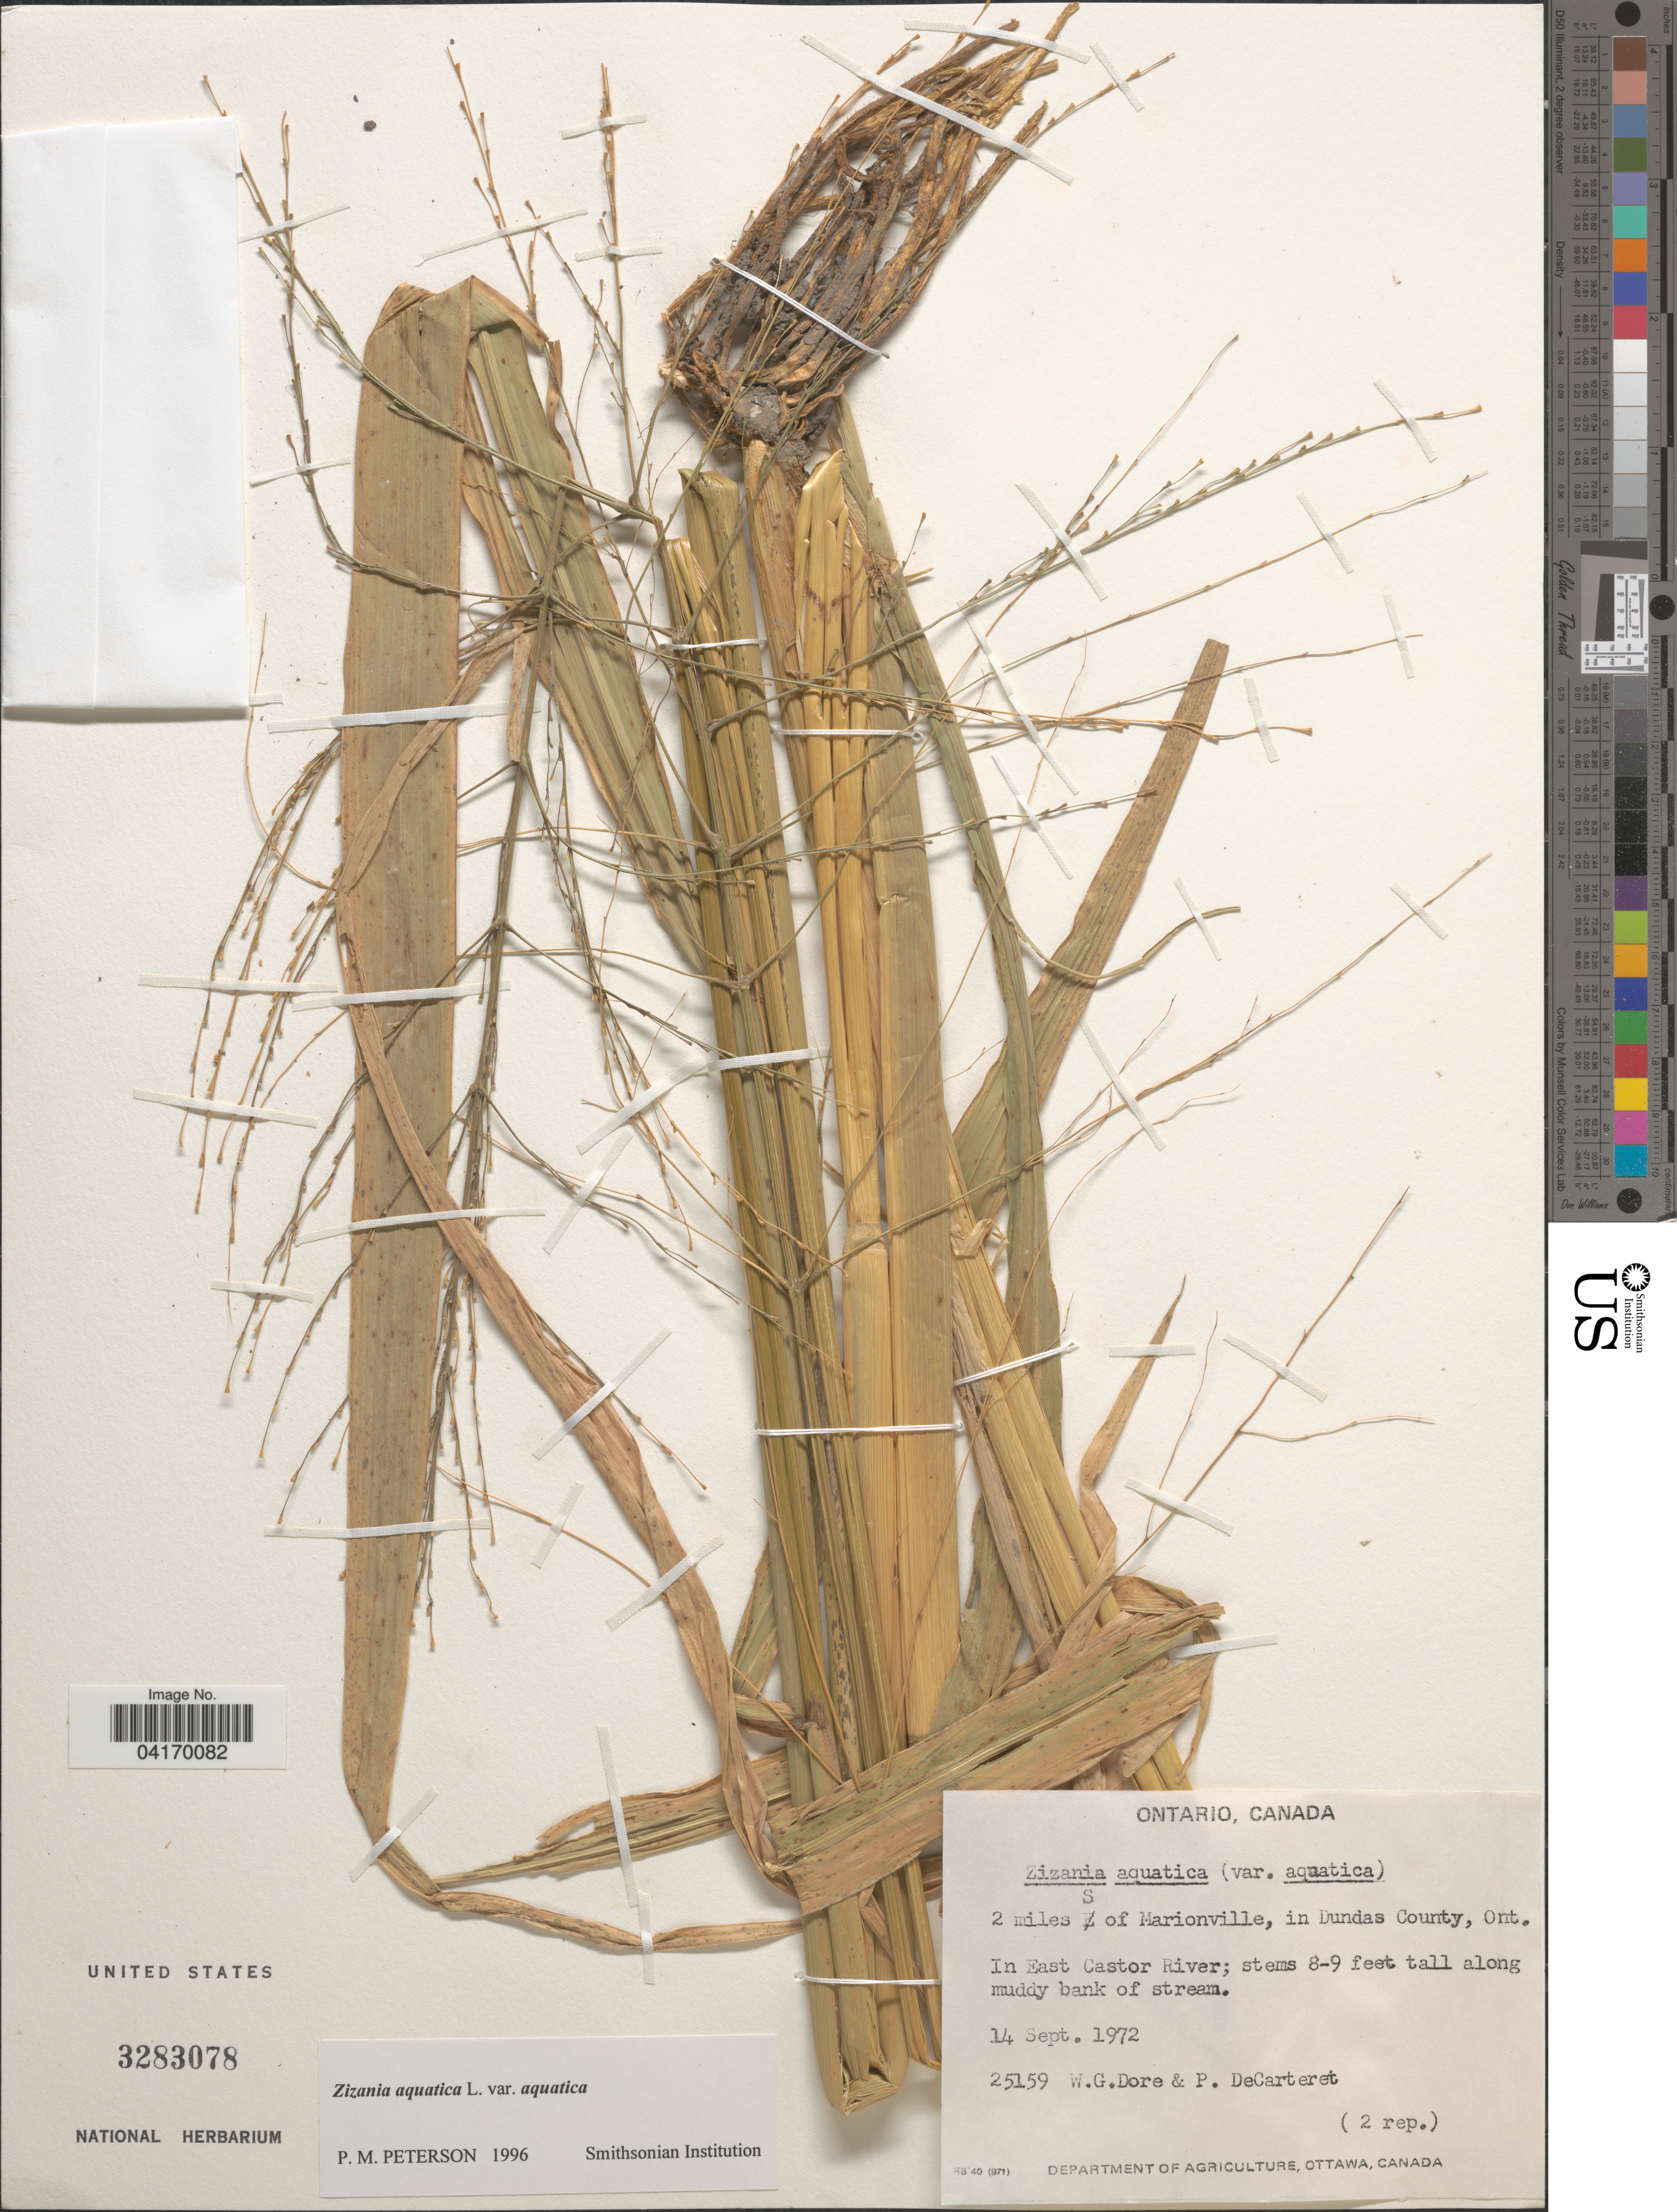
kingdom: Plantae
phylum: Tracheophyta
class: Liliopsida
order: Poales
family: Poaceae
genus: Zizania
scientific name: Zizania aquatica var. aquatica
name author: L.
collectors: W. Dore & P. DeCarteret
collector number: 25159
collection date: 1972-09-14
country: Canada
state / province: Ontario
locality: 2 miles S of Marionville, in Dundas County. In East Castor River.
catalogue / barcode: US 3283078